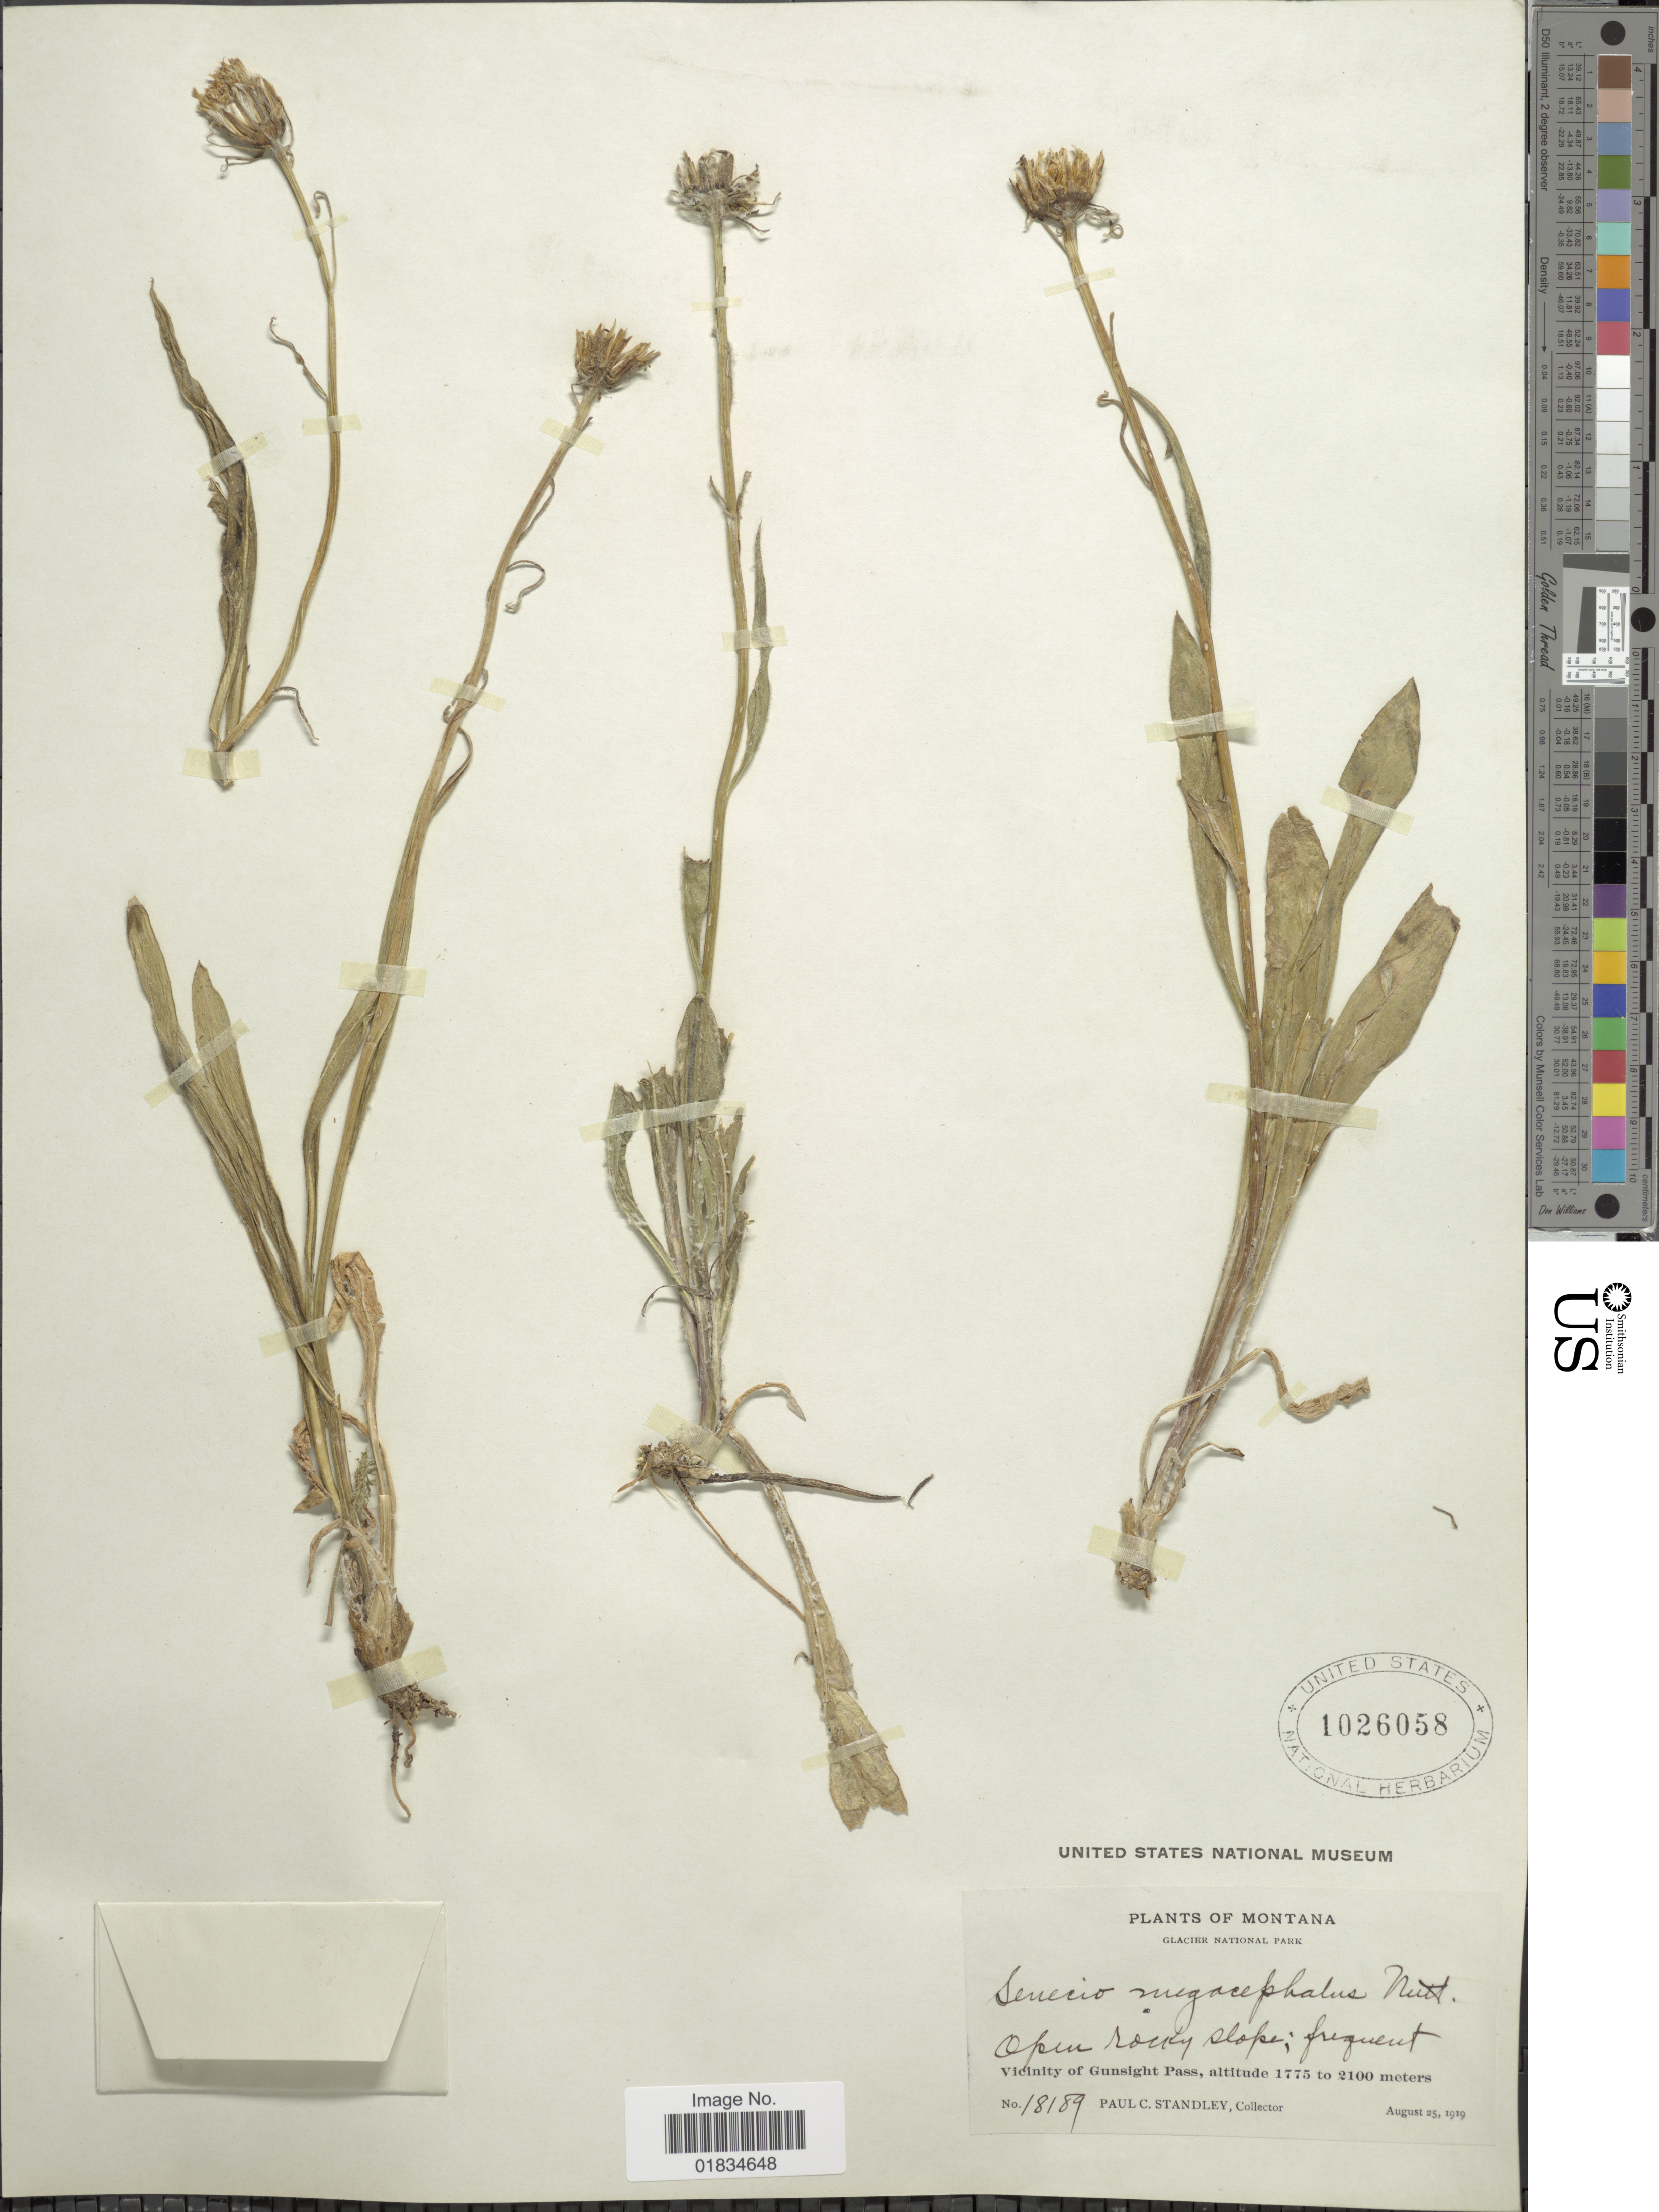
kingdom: Plantae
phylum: Tracheophyta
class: Magnoliopsida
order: Asterales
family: Asteraceae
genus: Senecio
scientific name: Senecio megacephalus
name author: Nutt.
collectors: P. C. Standley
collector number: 18189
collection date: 1919-08-25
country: United States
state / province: Montana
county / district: Glacier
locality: Glacier National Park, Vicinity of Gunsight Pass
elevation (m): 1775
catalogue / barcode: US 1026058